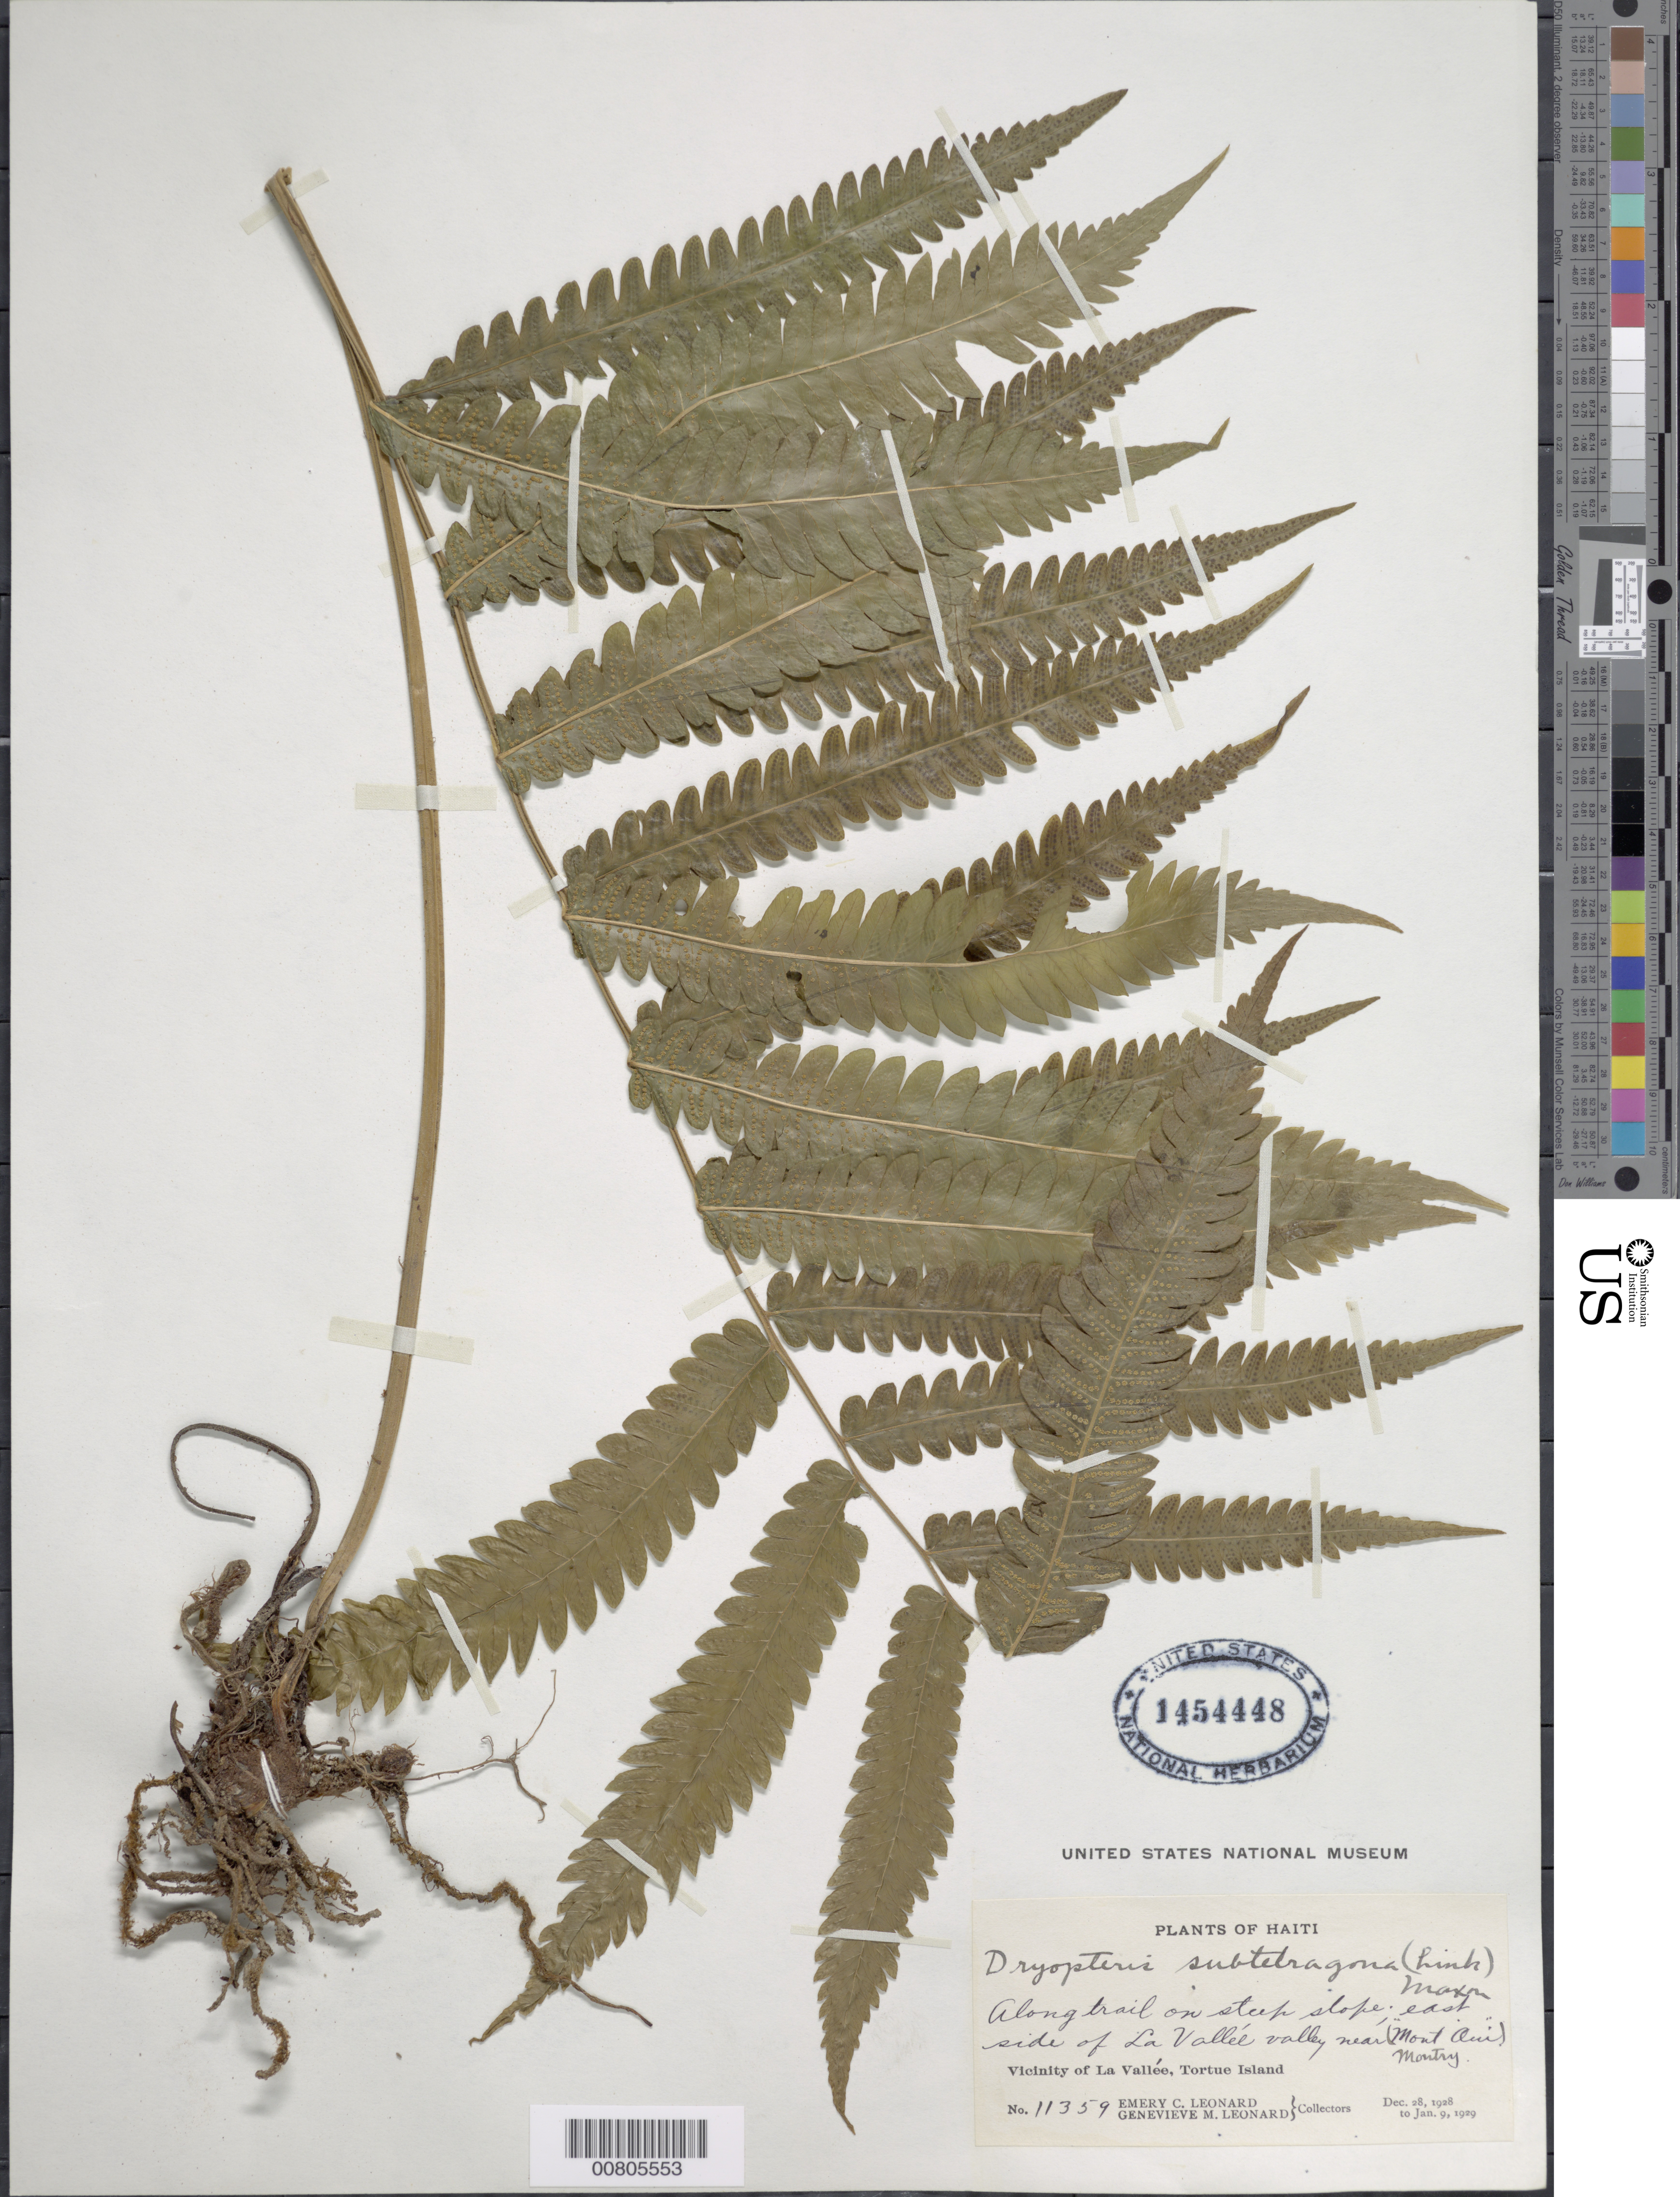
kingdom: Plantae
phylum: Tracheophyta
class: Polypodiopsida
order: Polypodiales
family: Thelypteridaceae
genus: Goniopteris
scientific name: Goniopteris subtetragona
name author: (Link) Vareschi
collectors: E. C. Leonard & G. M. Leonard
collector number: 11359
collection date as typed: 28 Dec 1928 to 09 Jan 1929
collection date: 1928-12-28/1929-01-09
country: Haiti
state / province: Nord-Óuest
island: Île de la Tortue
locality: Tortue Island, E side of La Vallée near Montry Oui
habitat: Along trail on steep slope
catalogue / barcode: US 1454448